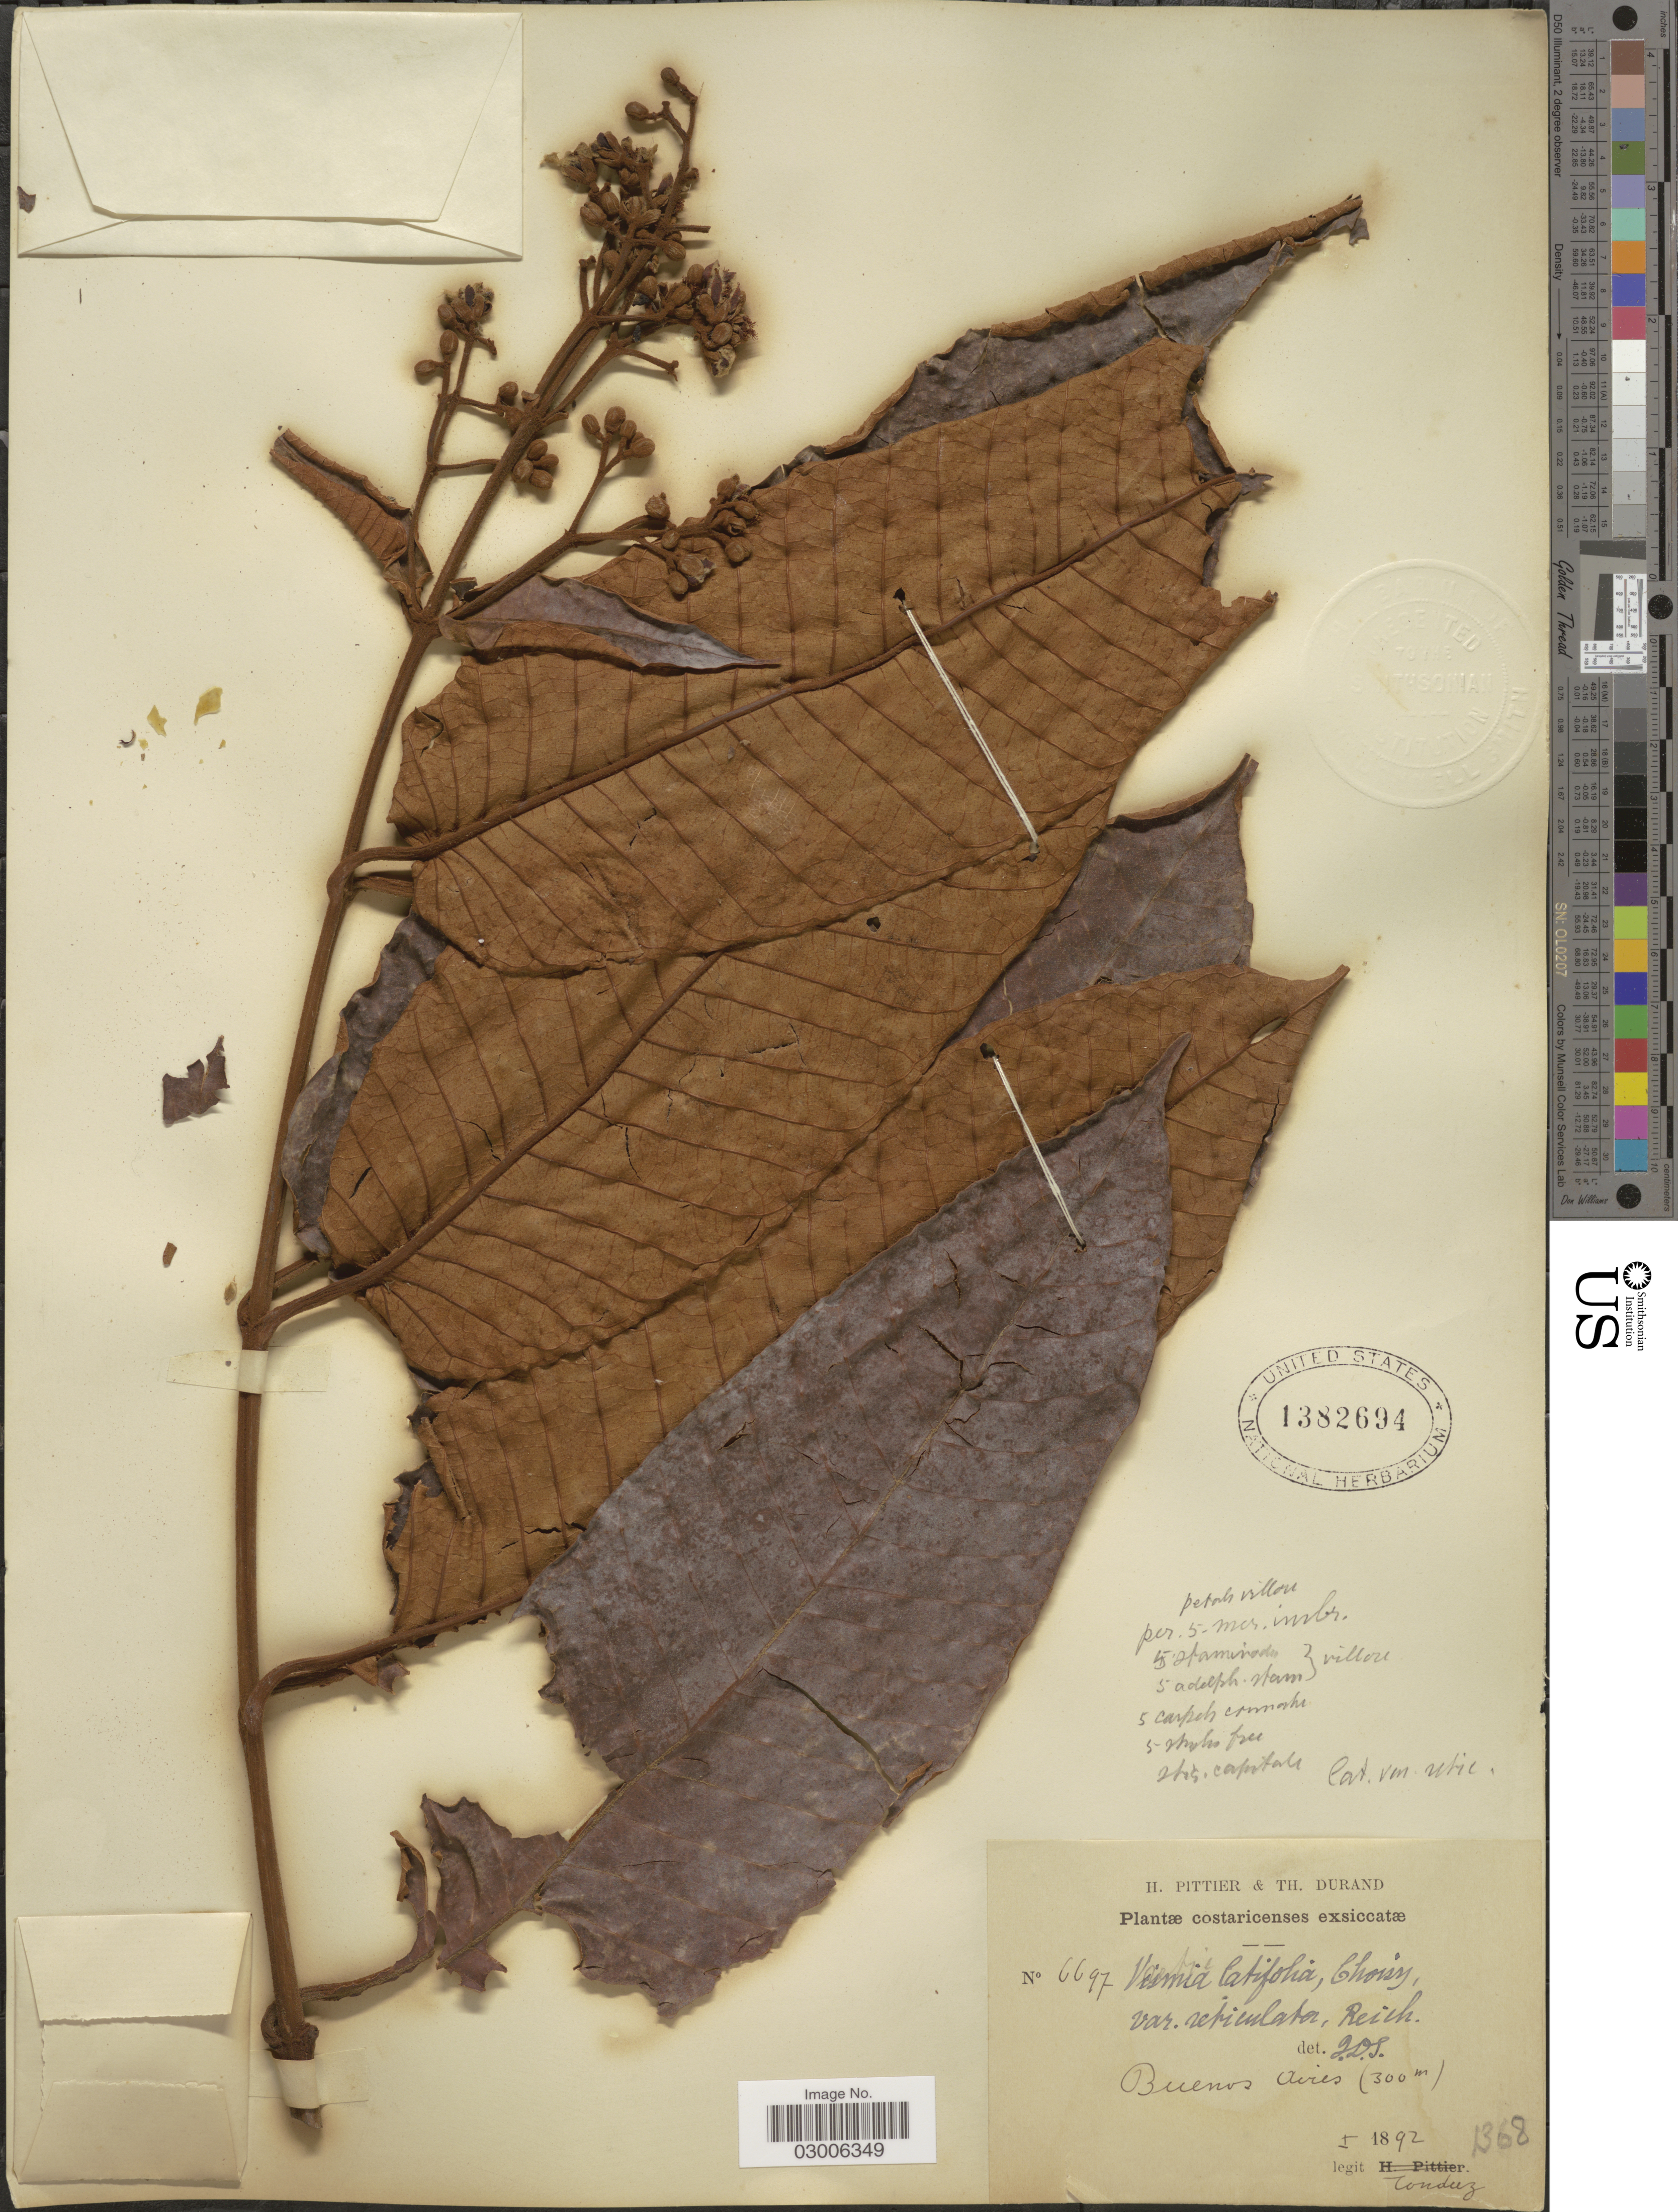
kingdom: Plantae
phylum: Tracheophyta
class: Magnoliopsida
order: Malpighiales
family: Hypericaceae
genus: Vismia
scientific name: Vismia macrophylla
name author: Kunth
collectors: Tonduz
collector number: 6697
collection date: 1892-01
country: Costa Rica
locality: Buenos Aires.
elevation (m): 300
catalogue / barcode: US 1382694